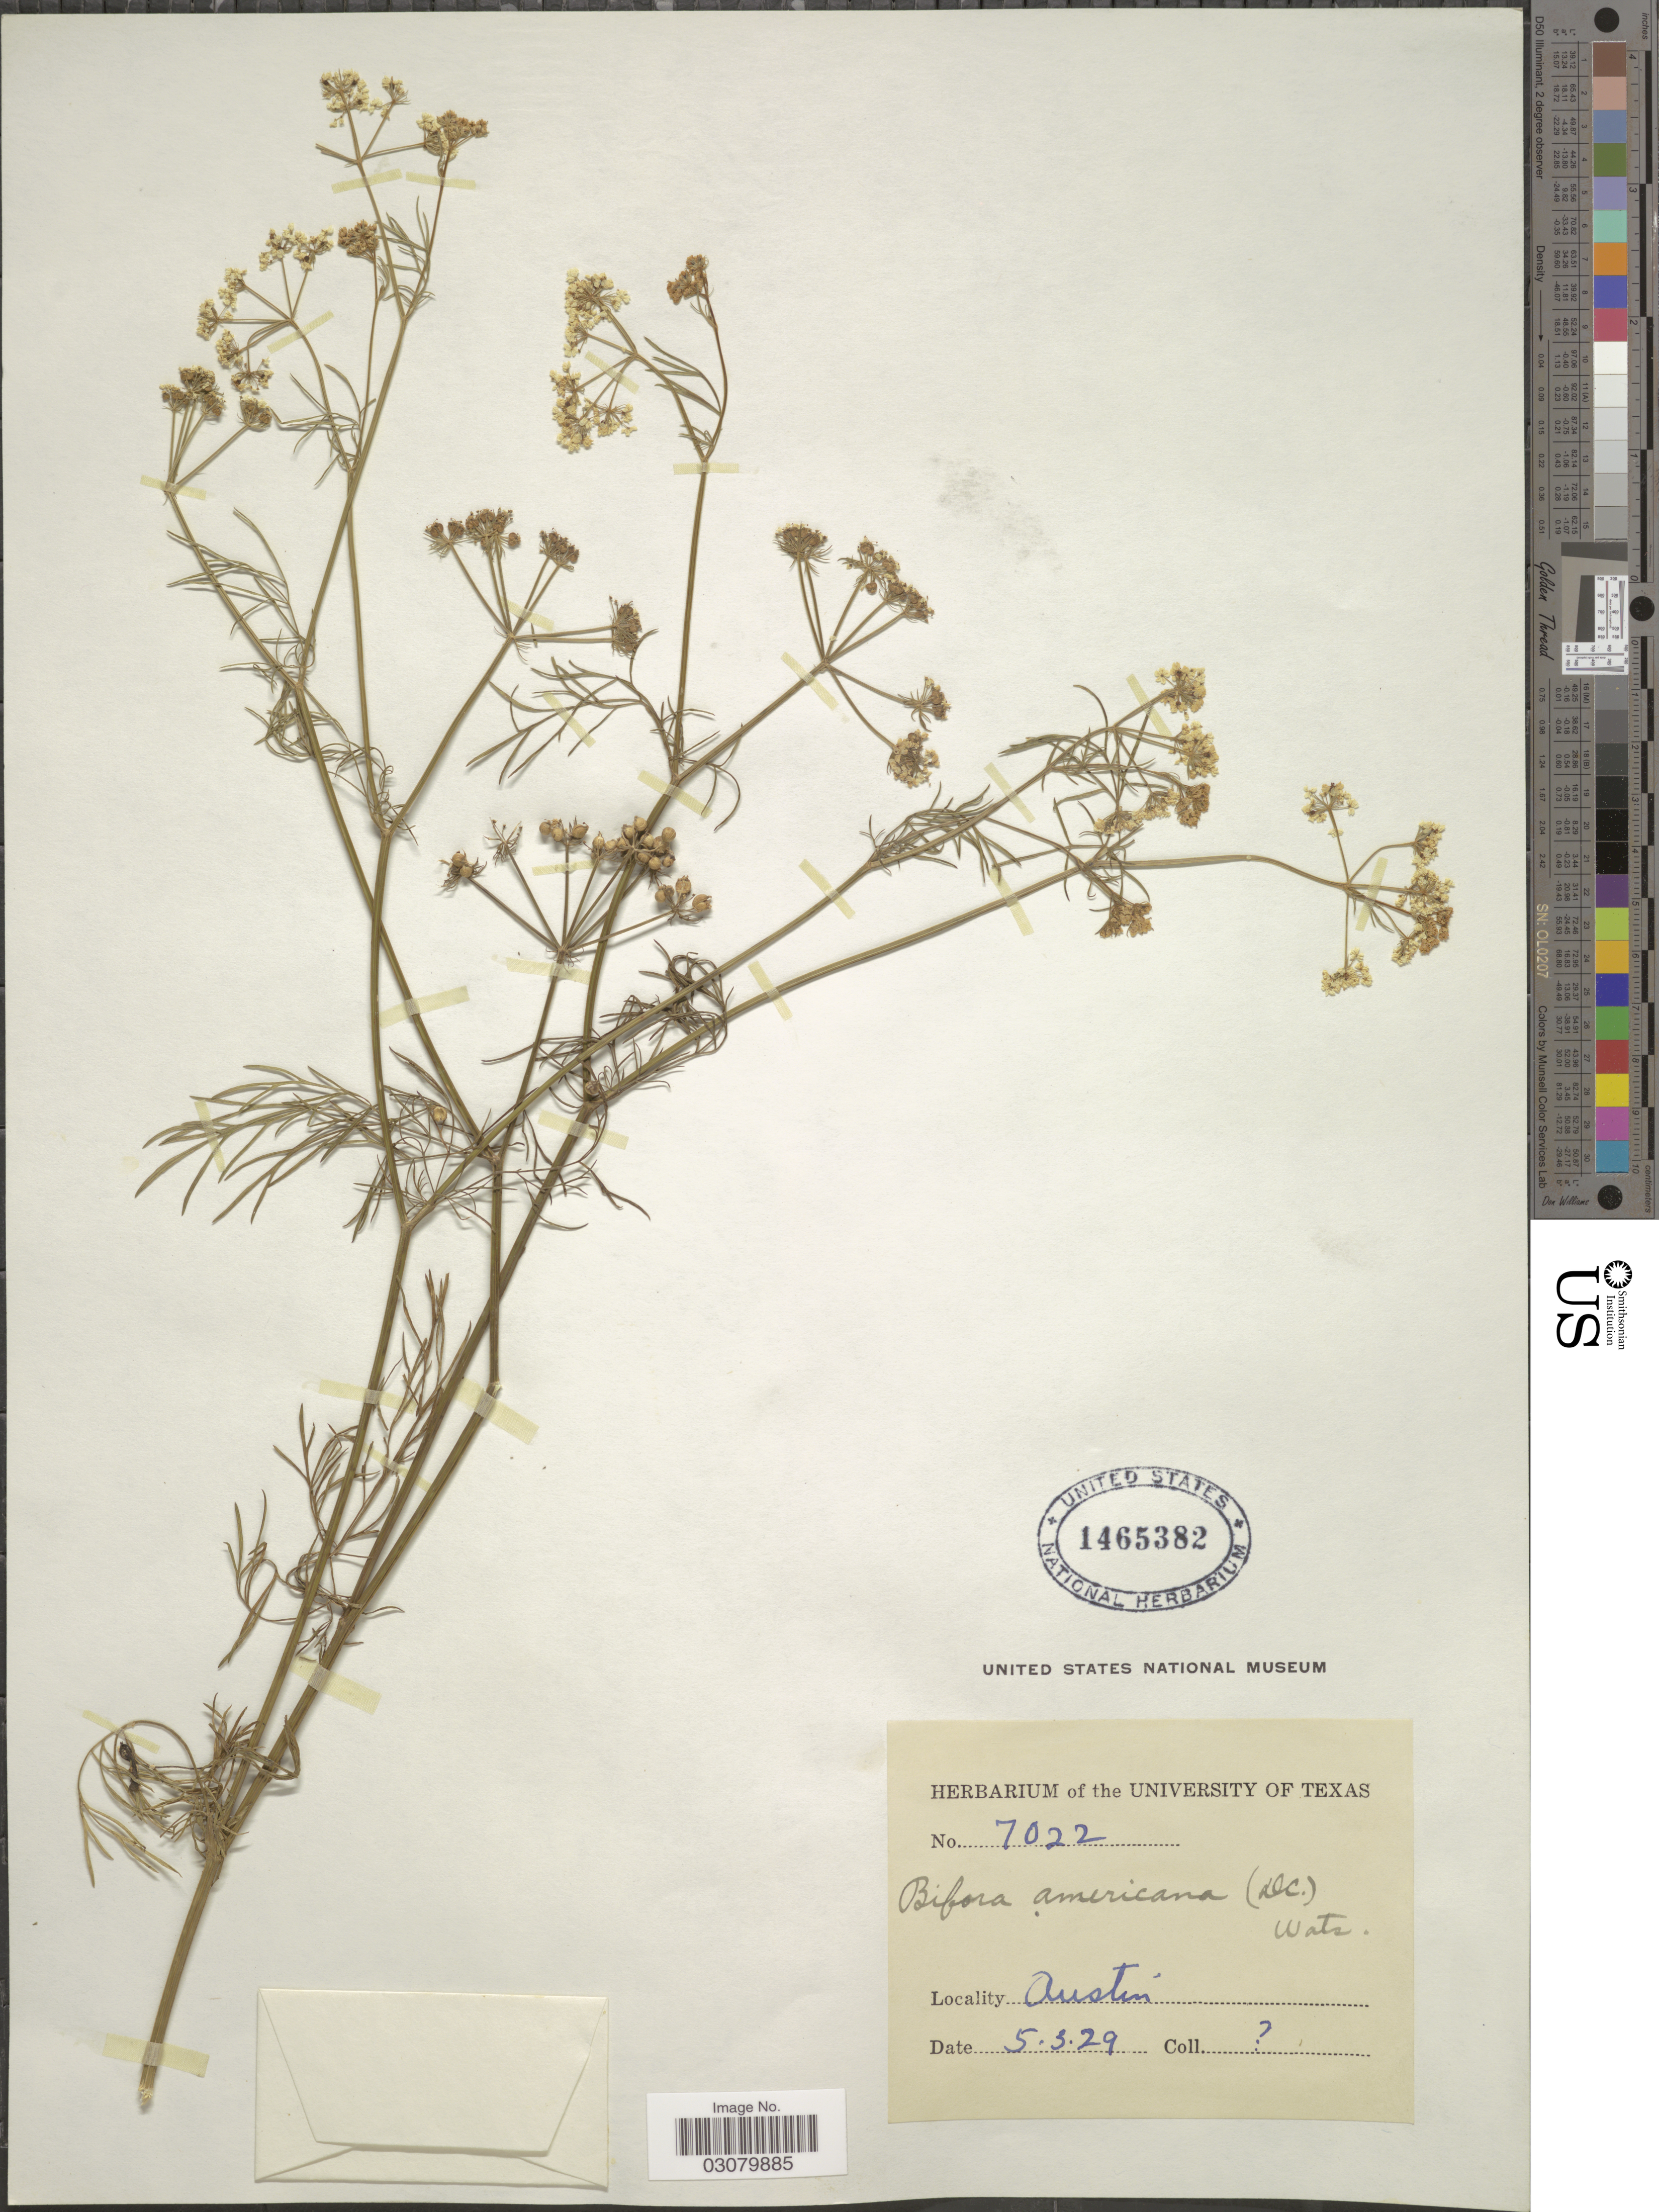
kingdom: Plantae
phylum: Tracheophyta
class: Magnoliopsida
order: Apiales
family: Apiaceae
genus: Bifora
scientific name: Bifora americana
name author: (DC.) Benth. & Hook. f. ex S. Watson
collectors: ex herb. University of Texas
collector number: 7022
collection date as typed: Transcribed d/m/y: 3/5/29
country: United States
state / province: Texas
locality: Austin.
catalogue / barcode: US 1465382